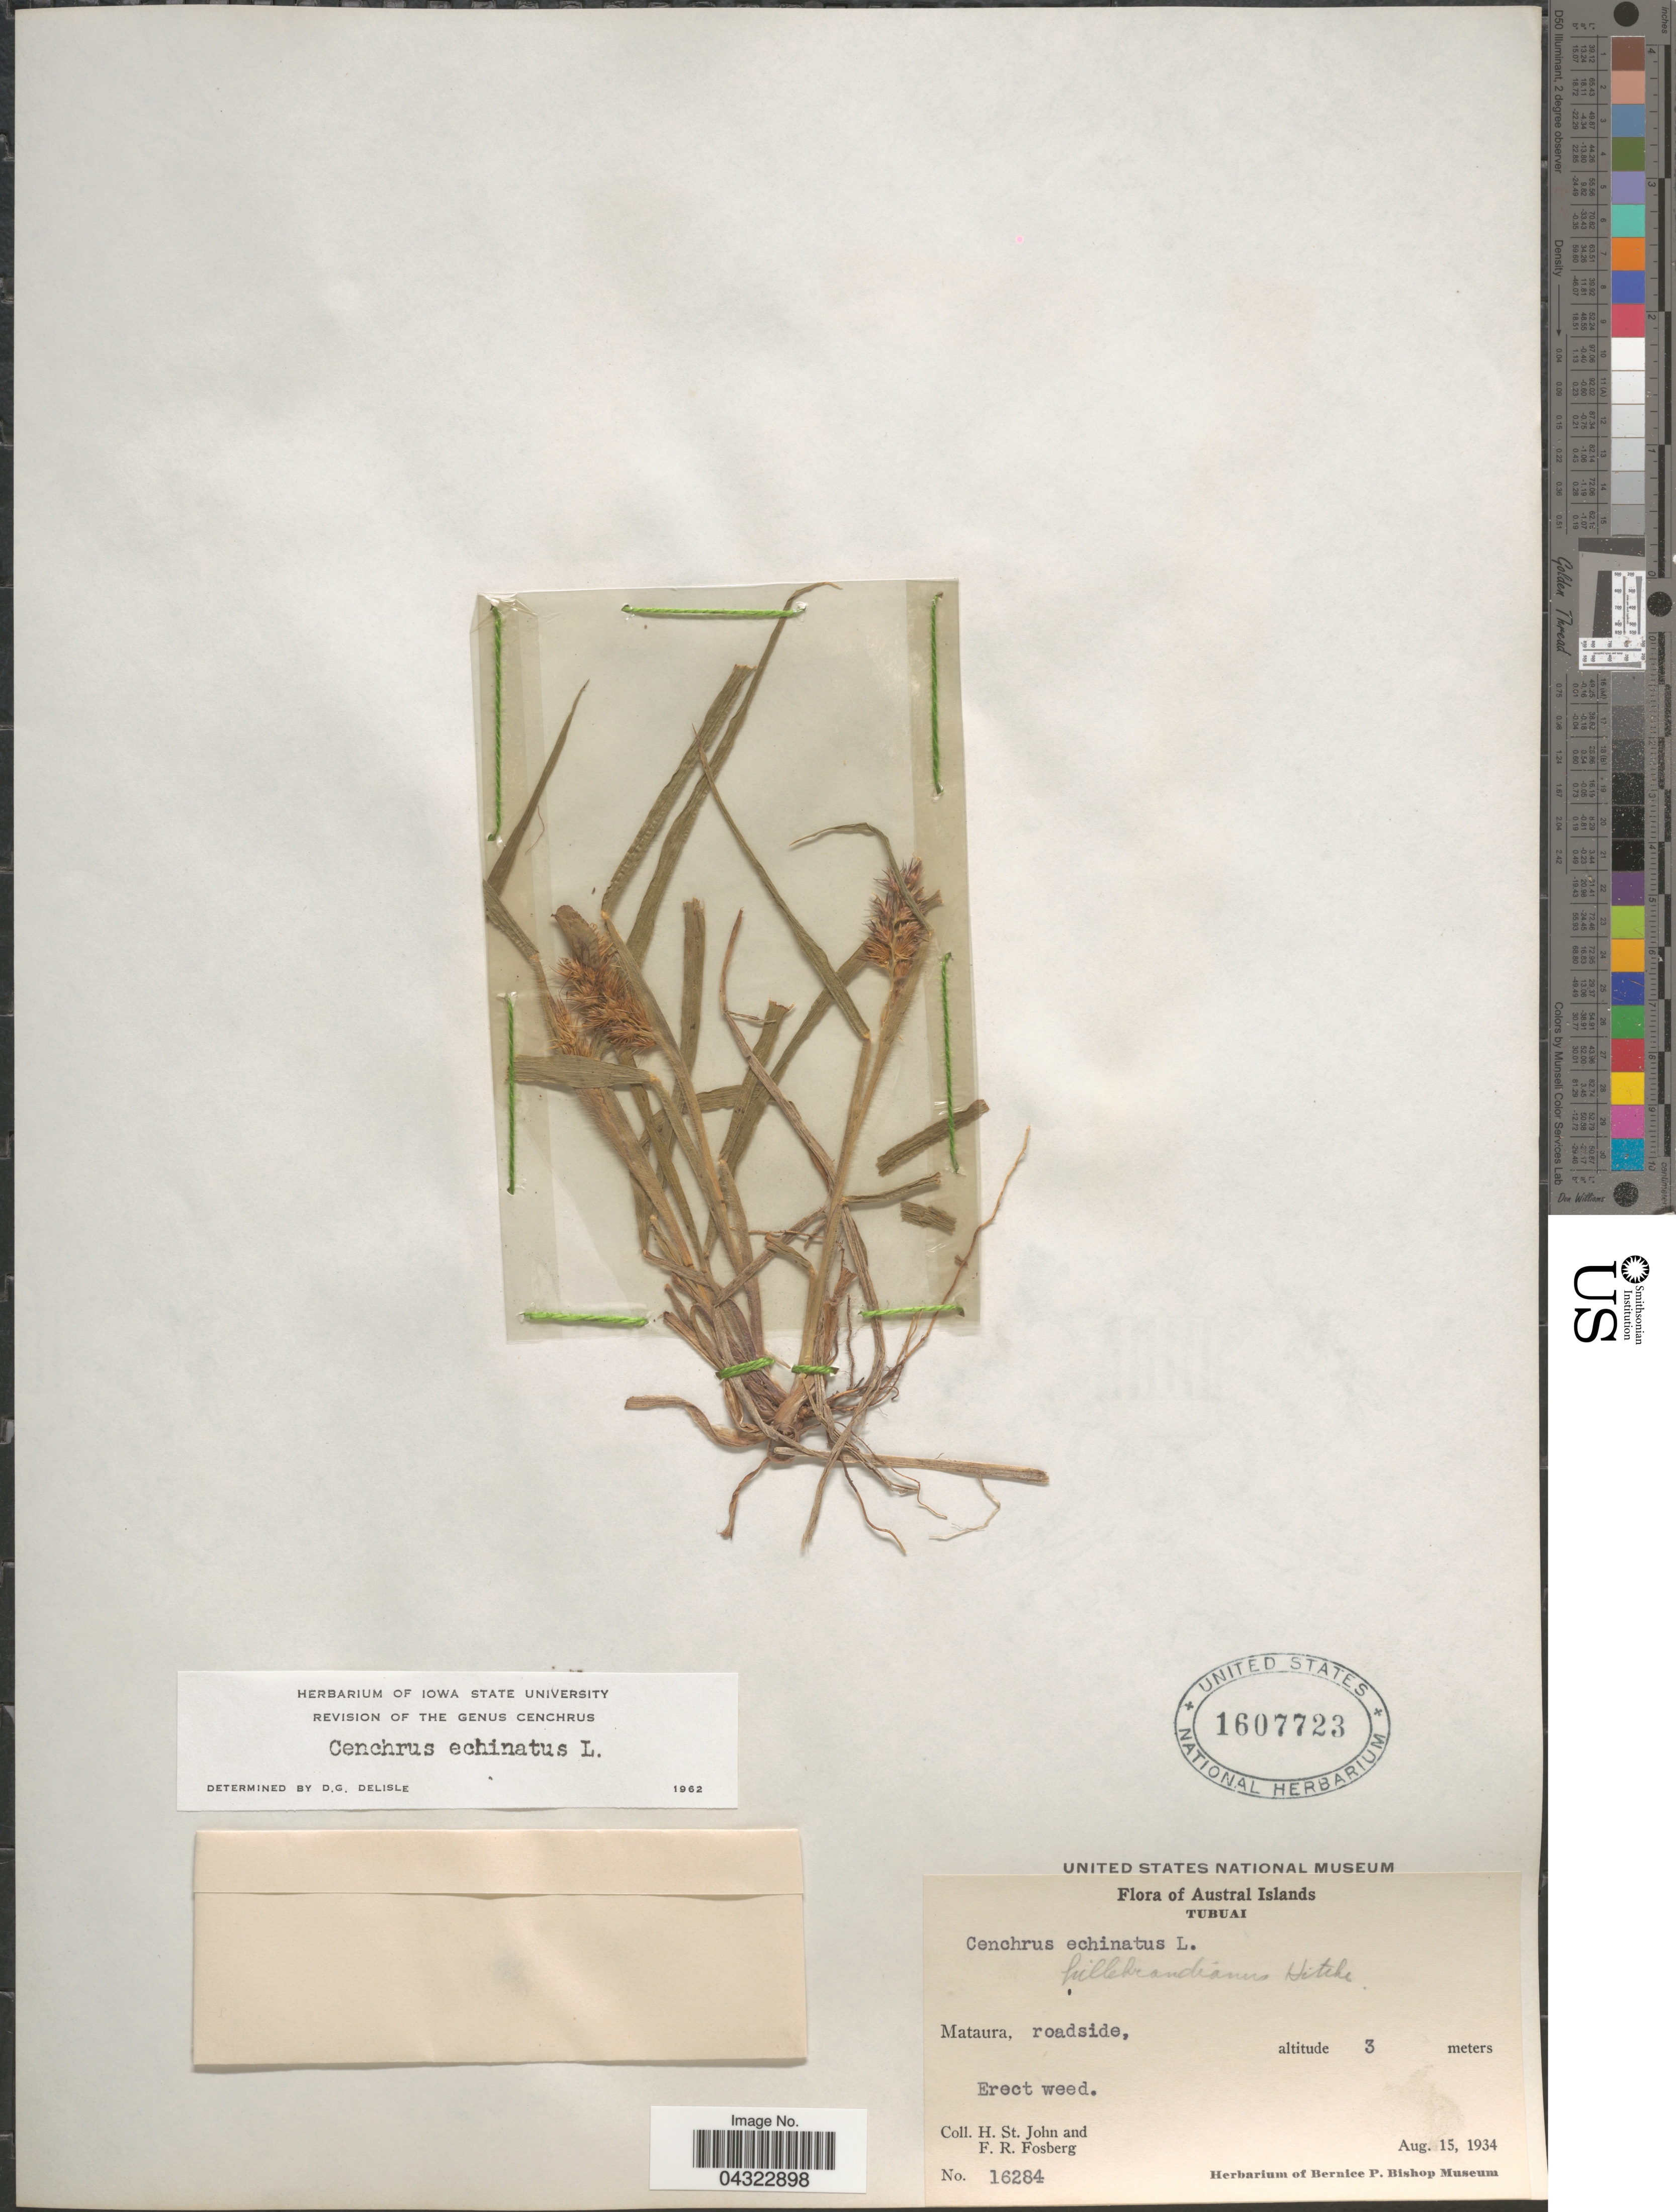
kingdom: Plantae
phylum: Tracheophyta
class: Liliopsida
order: Poales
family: Poaceae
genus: Cenchrus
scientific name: Cenchrus echinatus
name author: L.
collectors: H. St. John & F. R. Fosberg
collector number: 16284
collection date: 1934-08-15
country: French Polynesia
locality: Austral Islands. Tubuai. Mataura, roadside.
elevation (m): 3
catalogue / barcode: US 1607723